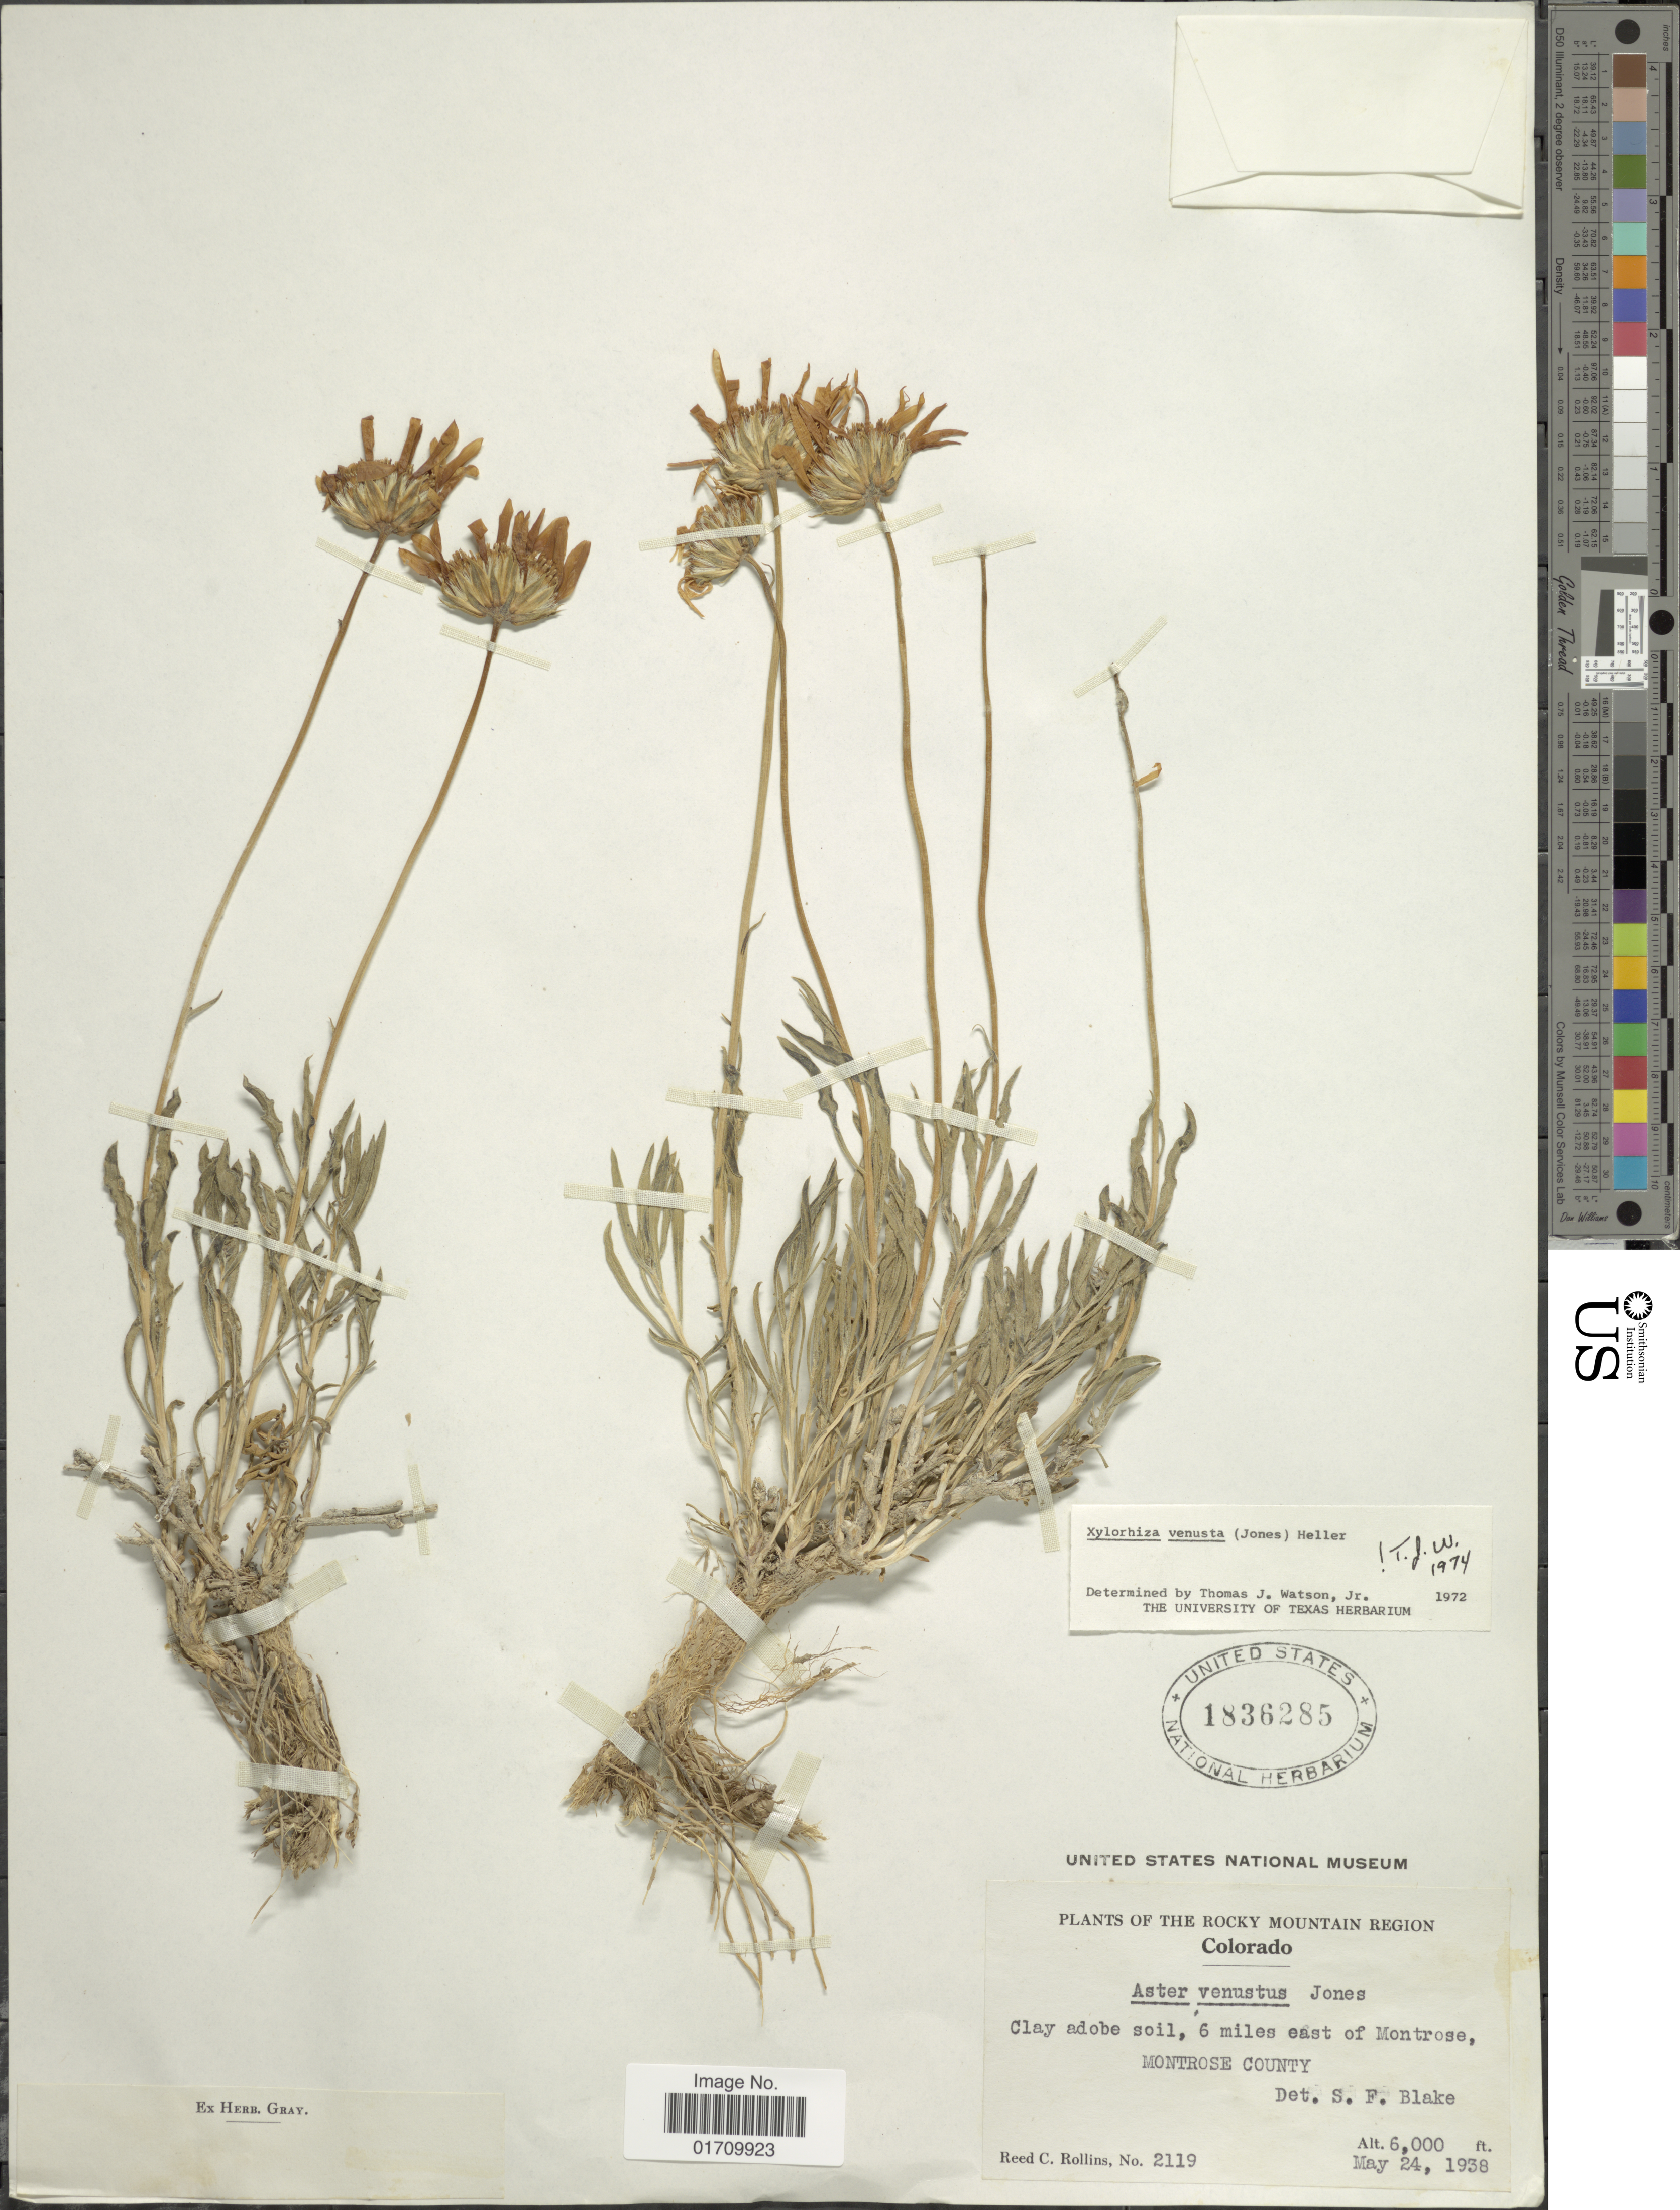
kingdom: Plantae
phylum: Tracheophyta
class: Magnoliopsida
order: Asterales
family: Asteraceae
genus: Xylorhiza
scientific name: Xylorhiza venusta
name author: (M.E. Jones) A. Heller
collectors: R. C. Rollins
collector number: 2119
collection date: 1938-05-24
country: United States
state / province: Colorado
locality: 6 miles east of Montrose, Montrose County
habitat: clay adobe soil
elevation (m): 1829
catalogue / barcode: US 1836285